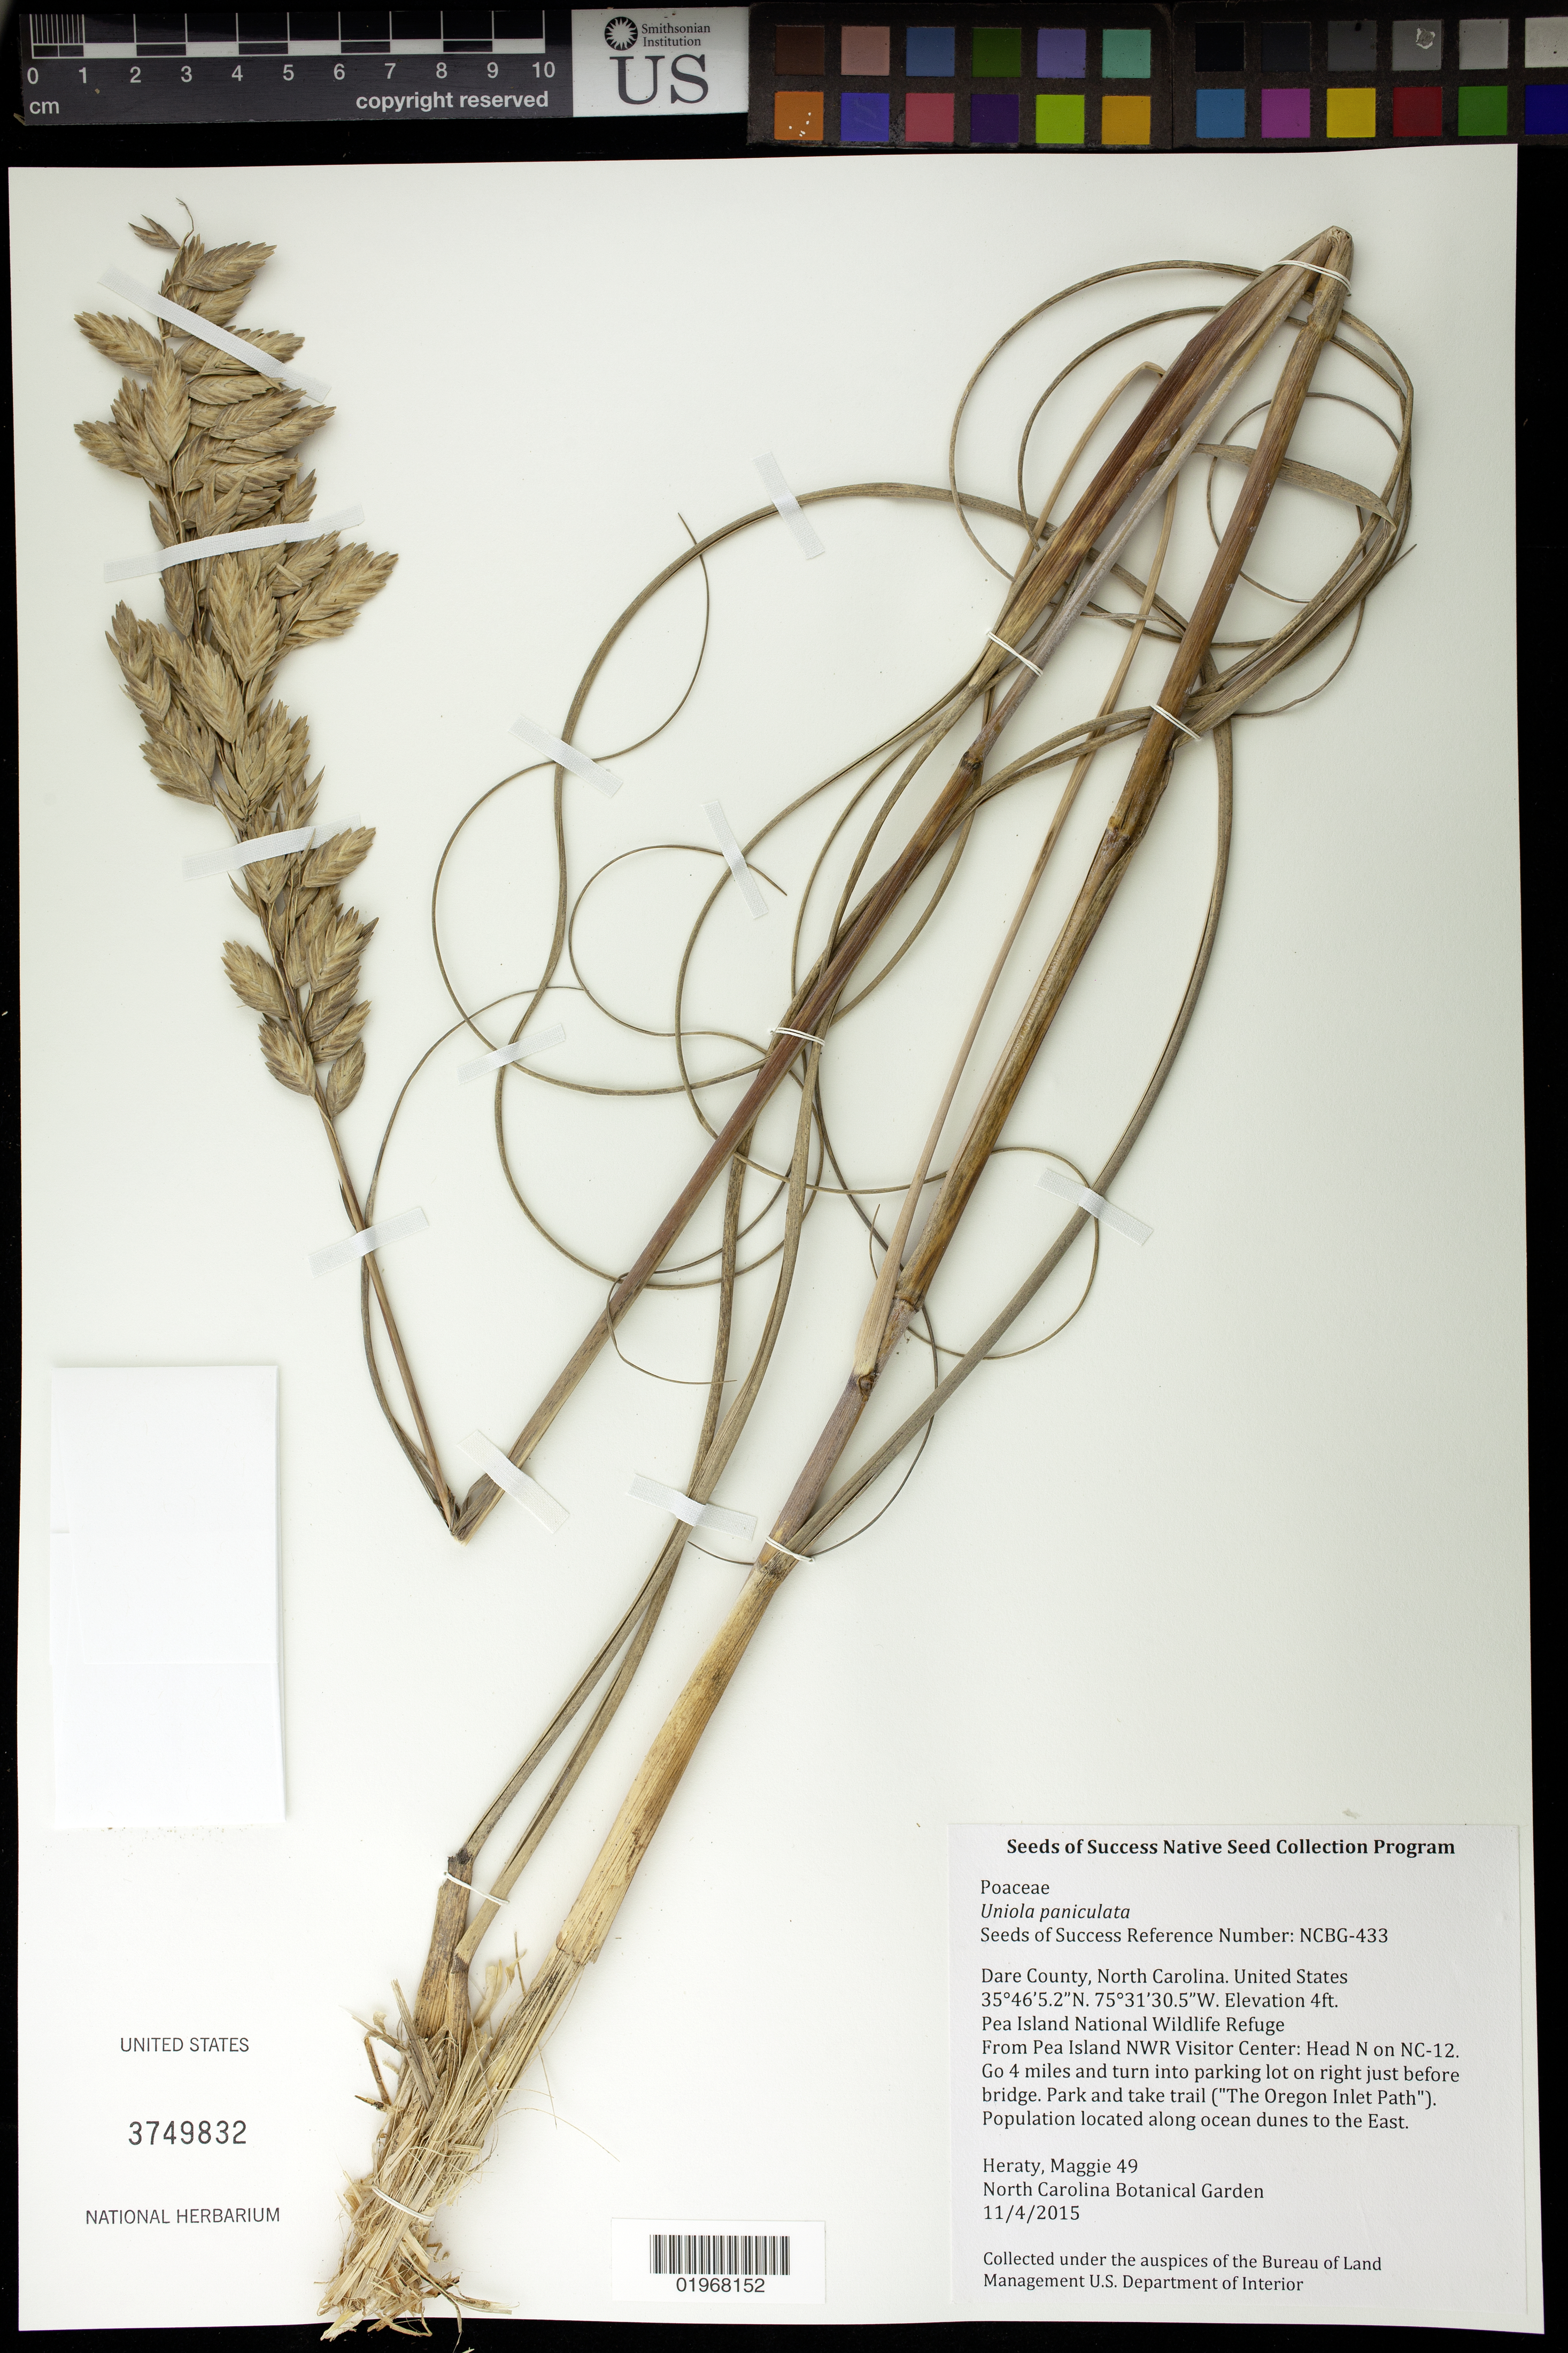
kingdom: Plantae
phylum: Tracheophyta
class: Liliopsida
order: Poales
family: Poaceae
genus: Uniola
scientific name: Uniola paniculata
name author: L.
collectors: M. Heraty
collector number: NCBG-433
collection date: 2015-11-04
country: United States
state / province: North Carolina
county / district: Dare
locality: Pea Island National Wildlife Refuge, Beach Site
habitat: Beach dunes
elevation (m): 1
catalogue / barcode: US 3749832